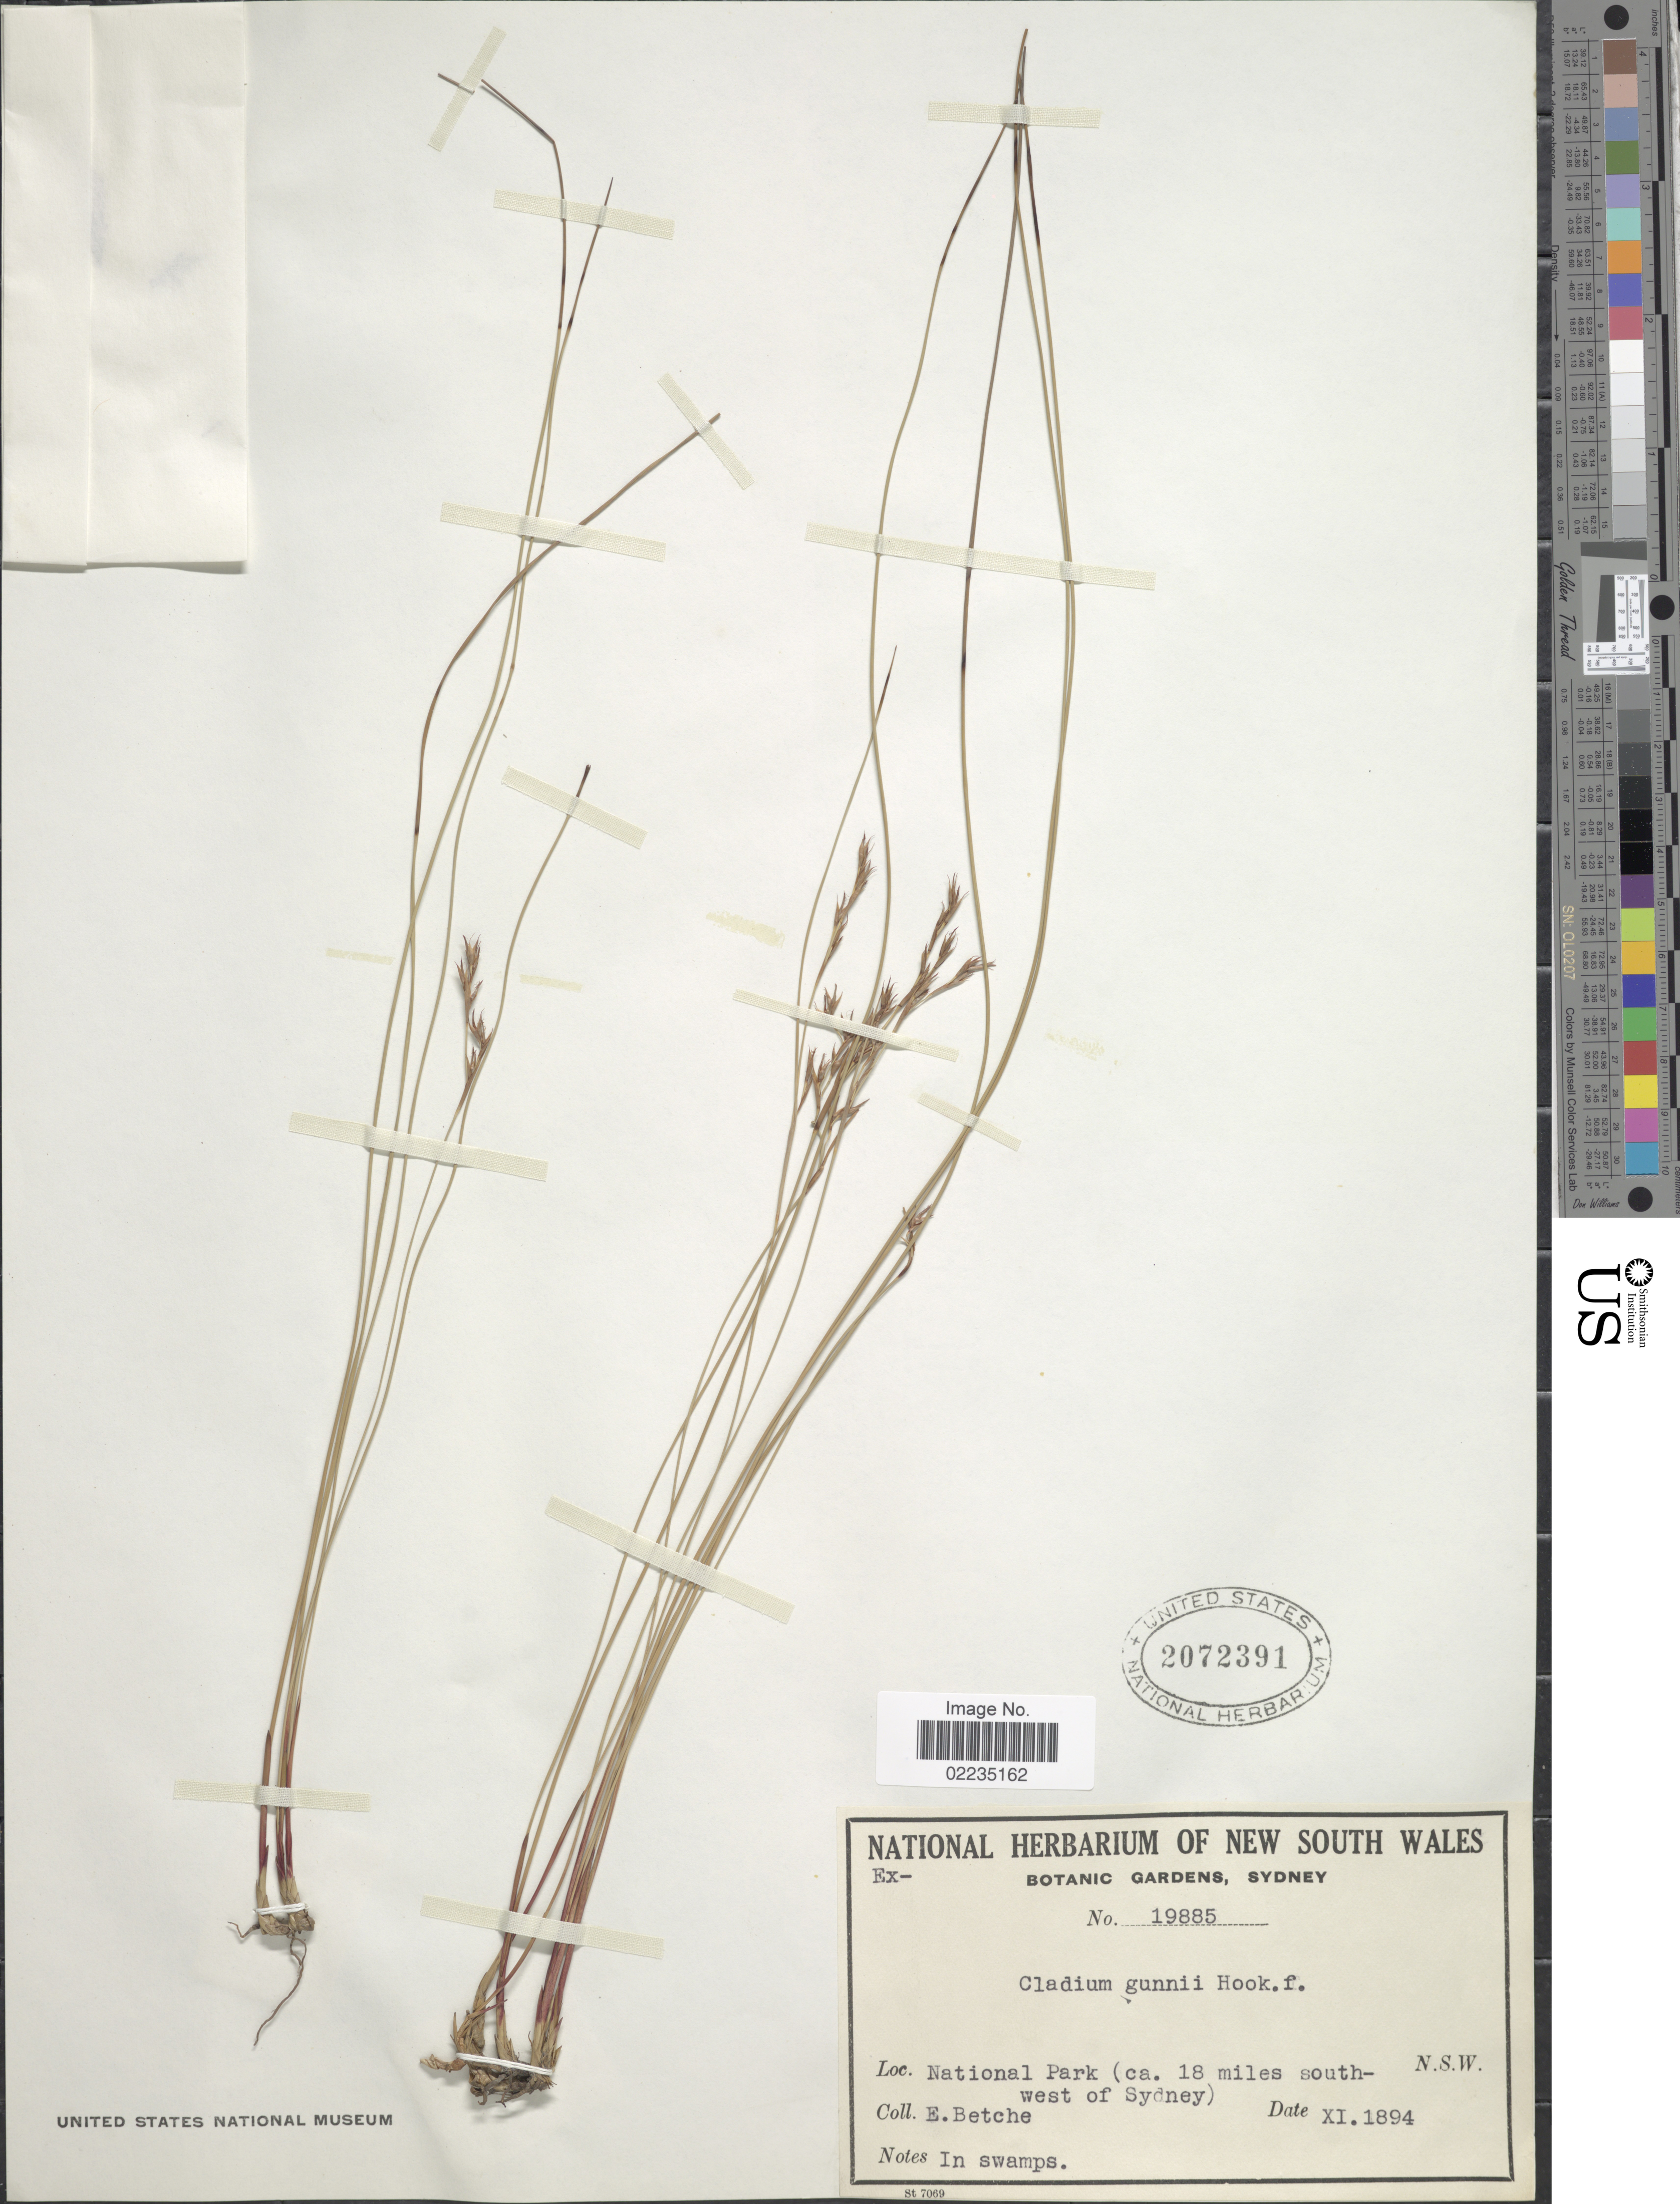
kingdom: Plantae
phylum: Tracheophyta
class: Liliopsida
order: Poales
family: Cyperaceae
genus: Machaerina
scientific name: Machaerina gunnii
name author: (Hook. f.) J. Kern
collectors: E. Betche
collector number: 19885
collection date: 1894-11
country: Australia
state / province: New South Wales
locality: National Park (18 miles southwest of Sydney) N.S.W.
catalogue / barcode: US 2072391